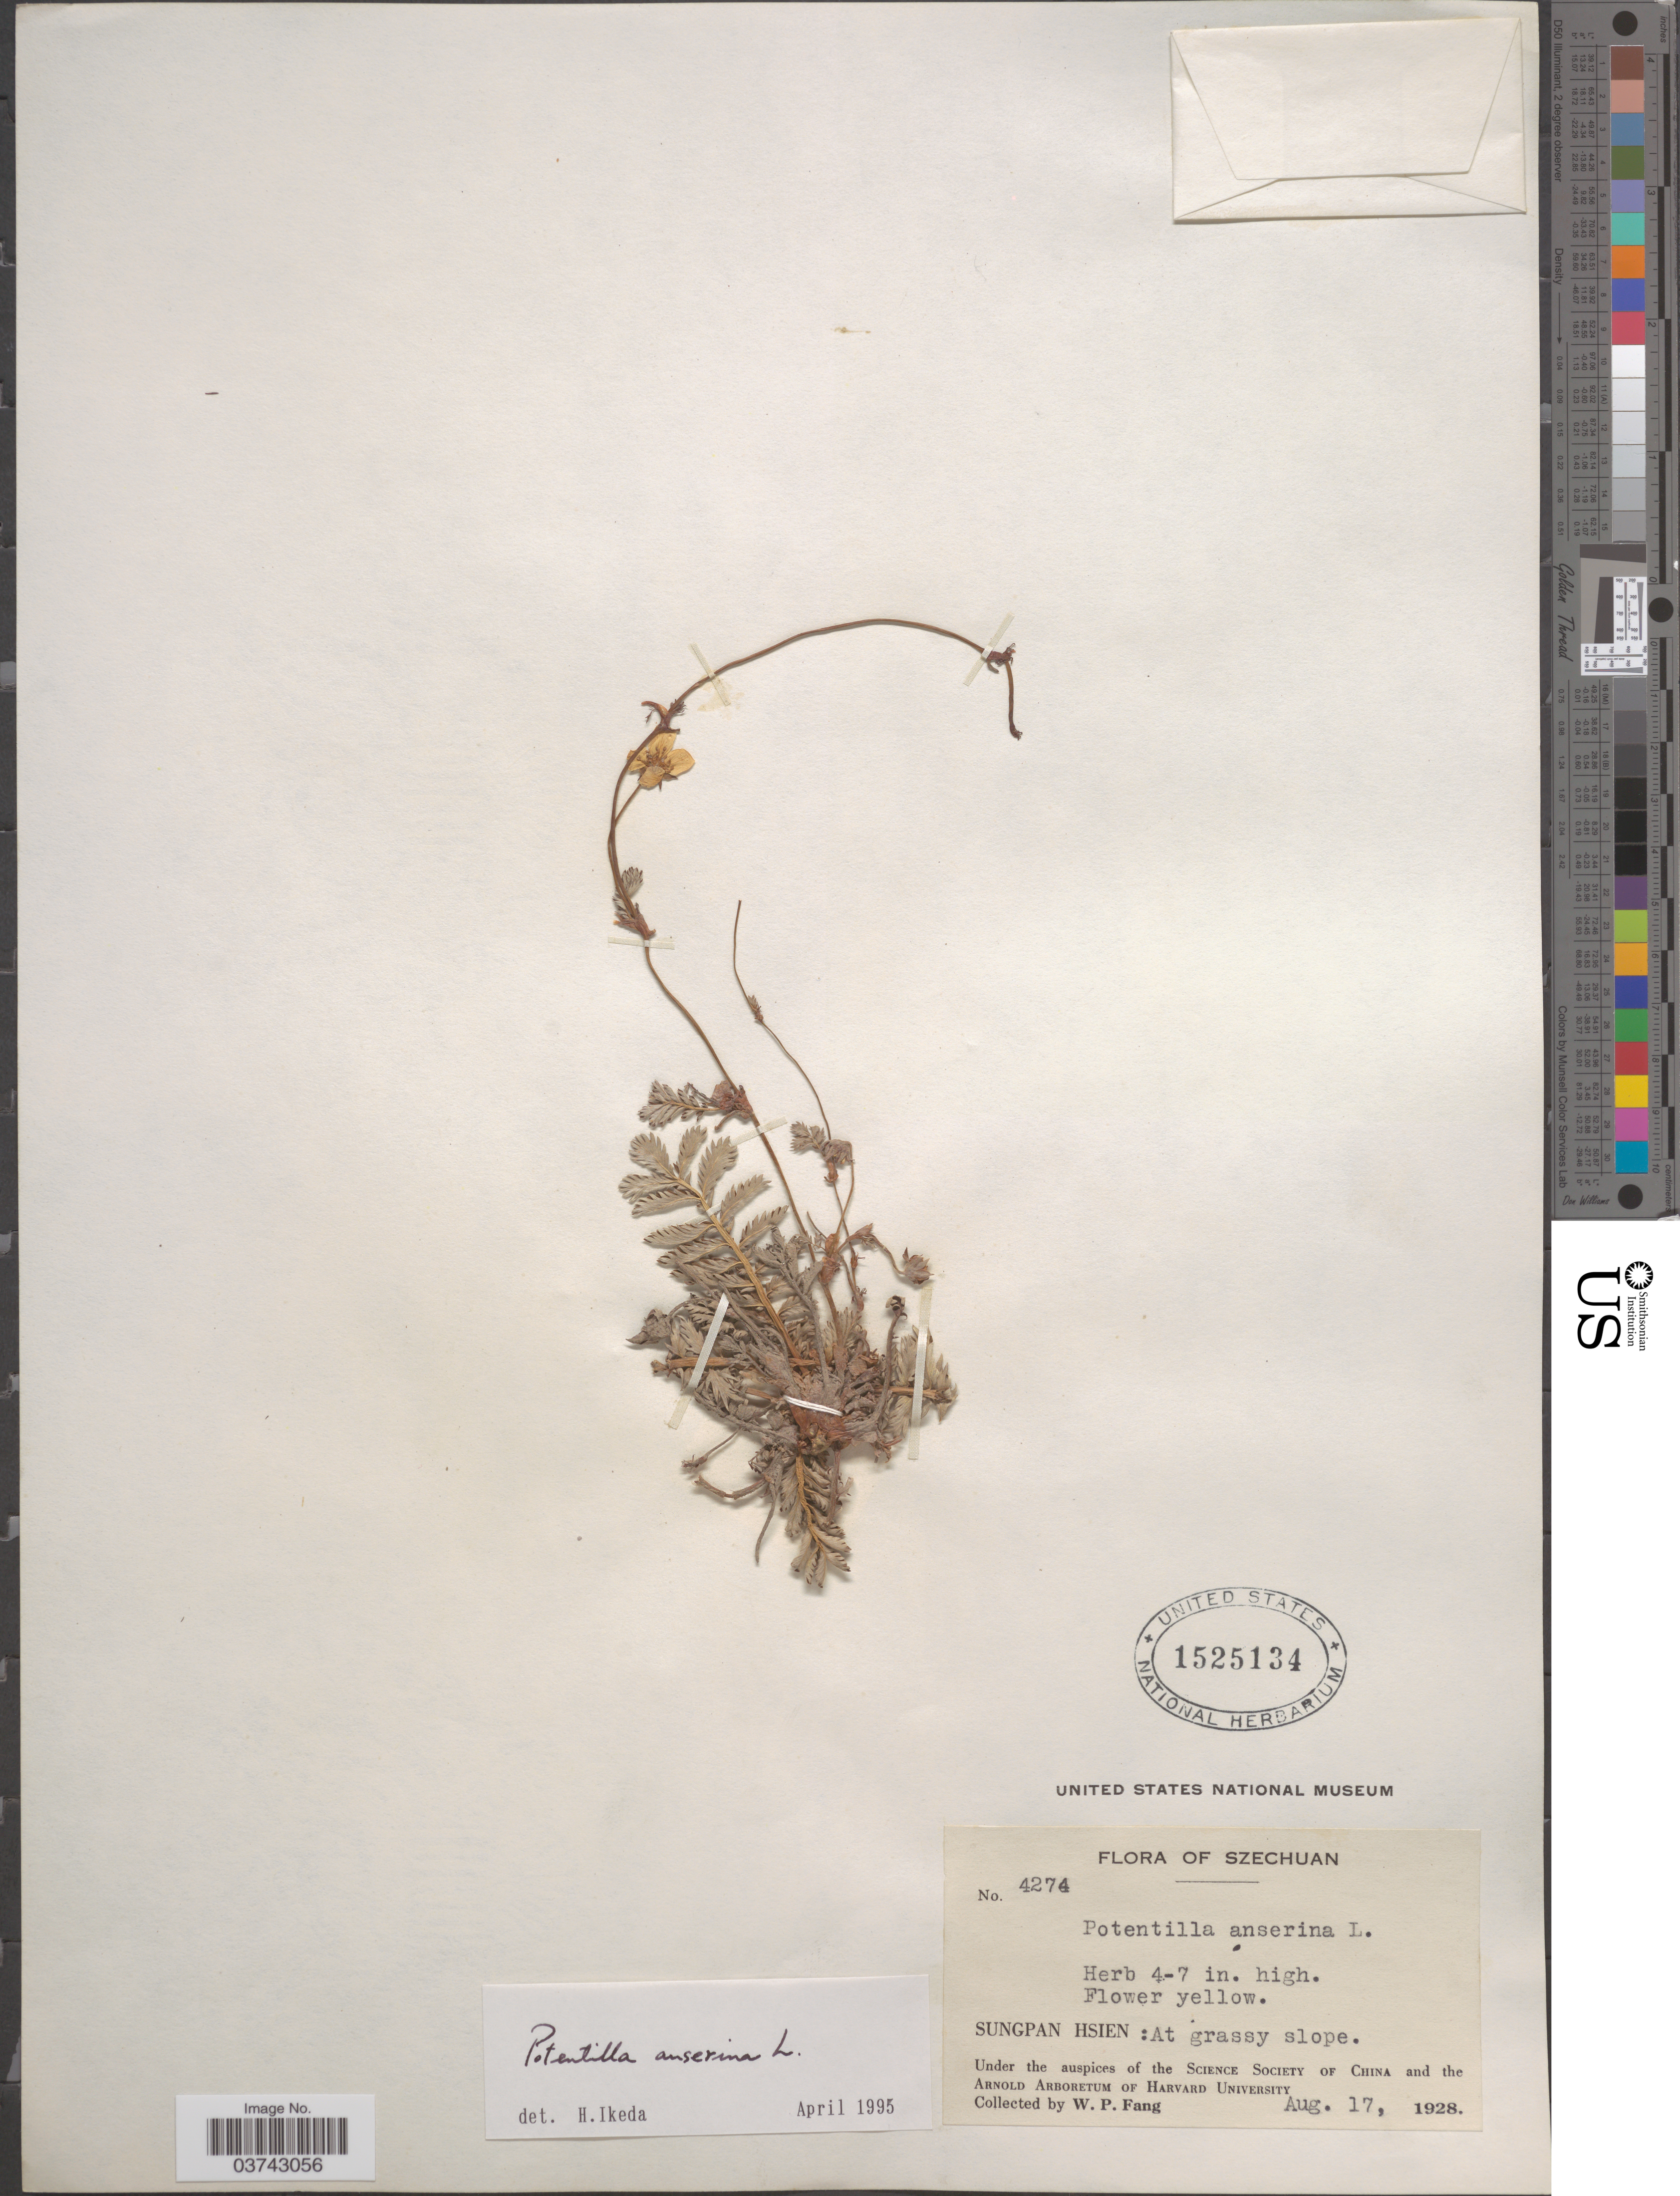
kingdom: Plantae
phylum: Tracheophyta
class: Magnoliopsida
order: Rosales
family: Rosaceae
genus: Argentina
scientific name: Argentina anserina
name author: (L.) Rydb.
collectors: W. P. Fang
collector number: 7274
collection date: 1928-08-17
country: China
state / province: Sichuan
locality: Szechuan. Sungpan Hsien: At grassy slope.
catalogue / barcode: US 1525134